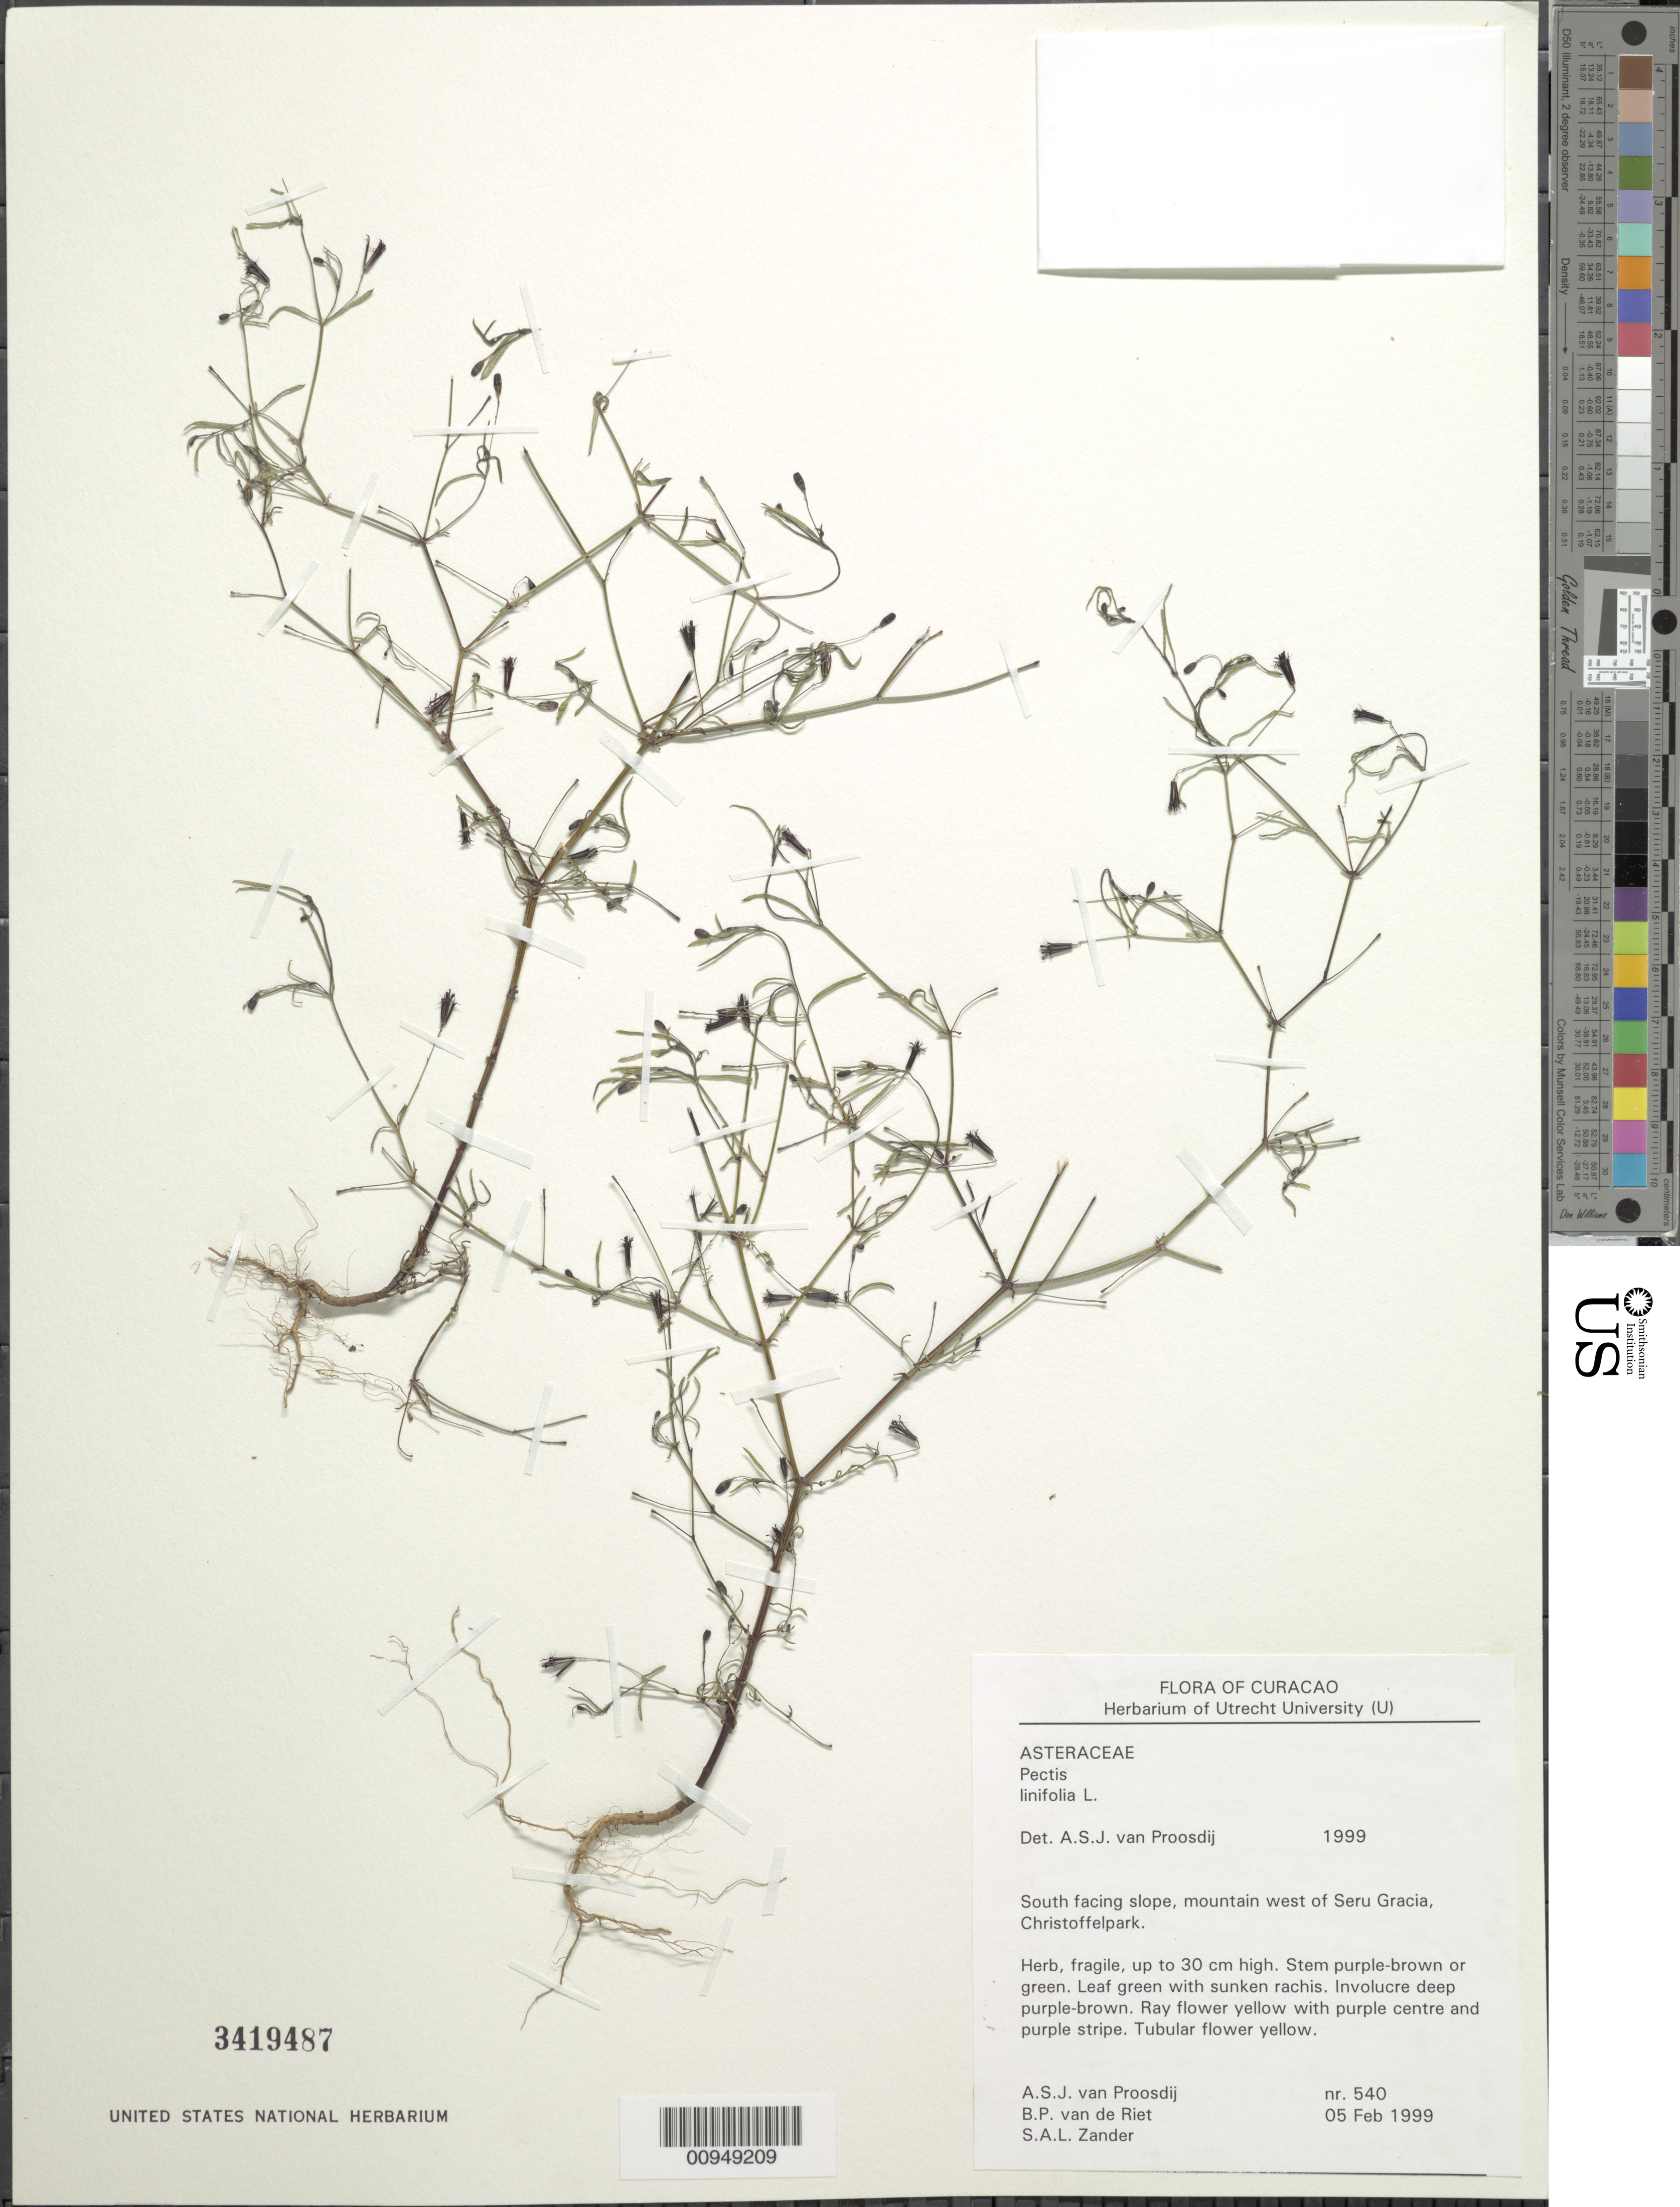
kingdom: Plantae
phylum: Tracheophyta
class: Magnoliopsida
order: Asterales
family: Asteraceae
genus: Pectis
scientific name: Pectis linifolia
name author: L.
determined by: Proosdij, A. S. J. van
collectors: A. Proosdij, B. Riet & S. Zander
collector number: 540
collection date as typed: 05 Feb 1999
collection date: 1999-02-05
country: Curaçao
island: Curaçao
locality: South facing slope, mountain W of Seru Gracia, Christoffelpark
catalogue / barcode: US 3419487